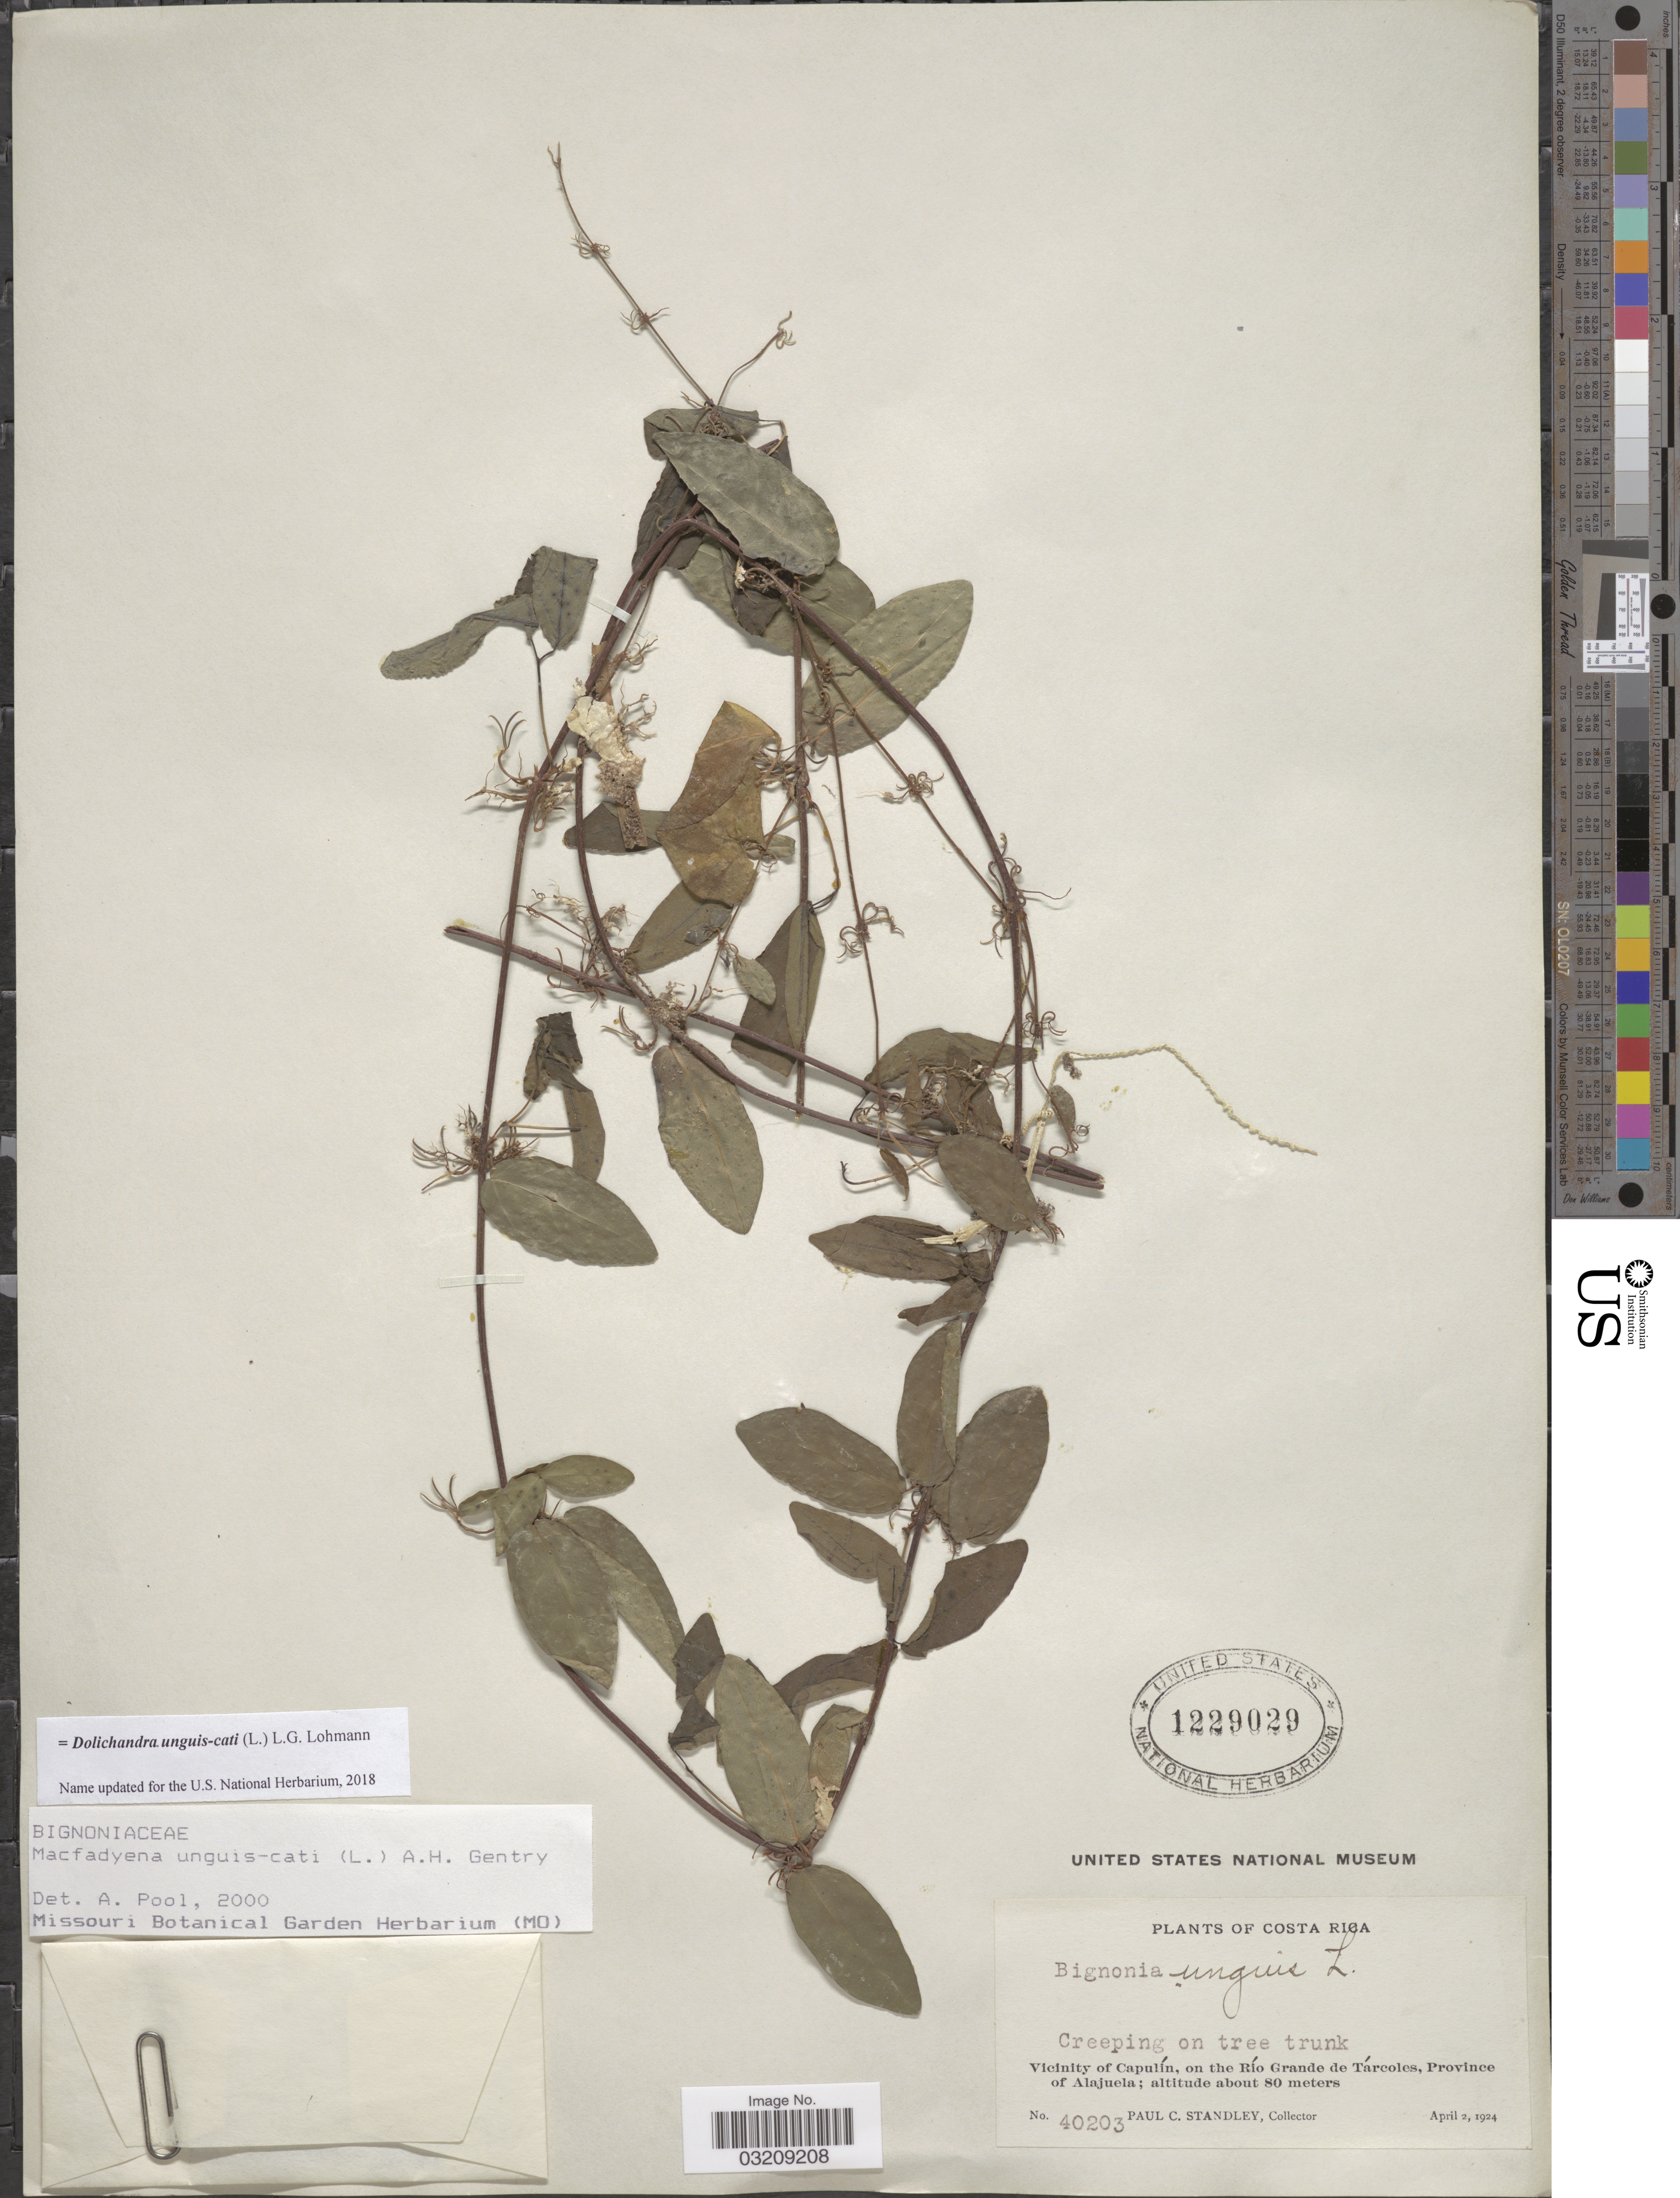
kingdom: Plantae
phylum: Tracheophyta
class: Magnoliopsida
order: Lamiales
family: Bignoniaceae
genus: Dolichandra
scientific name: Dolichandra unguis-cati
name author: (L.) L.G. Lohmann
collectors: P. C. Standley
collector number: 40203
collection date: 1924-04-02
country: Costa Rica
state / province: Alajuela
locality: Vicinity of Capulín, on the Río Grande de Tárcoles.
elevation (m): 80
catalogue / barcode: US 1229029